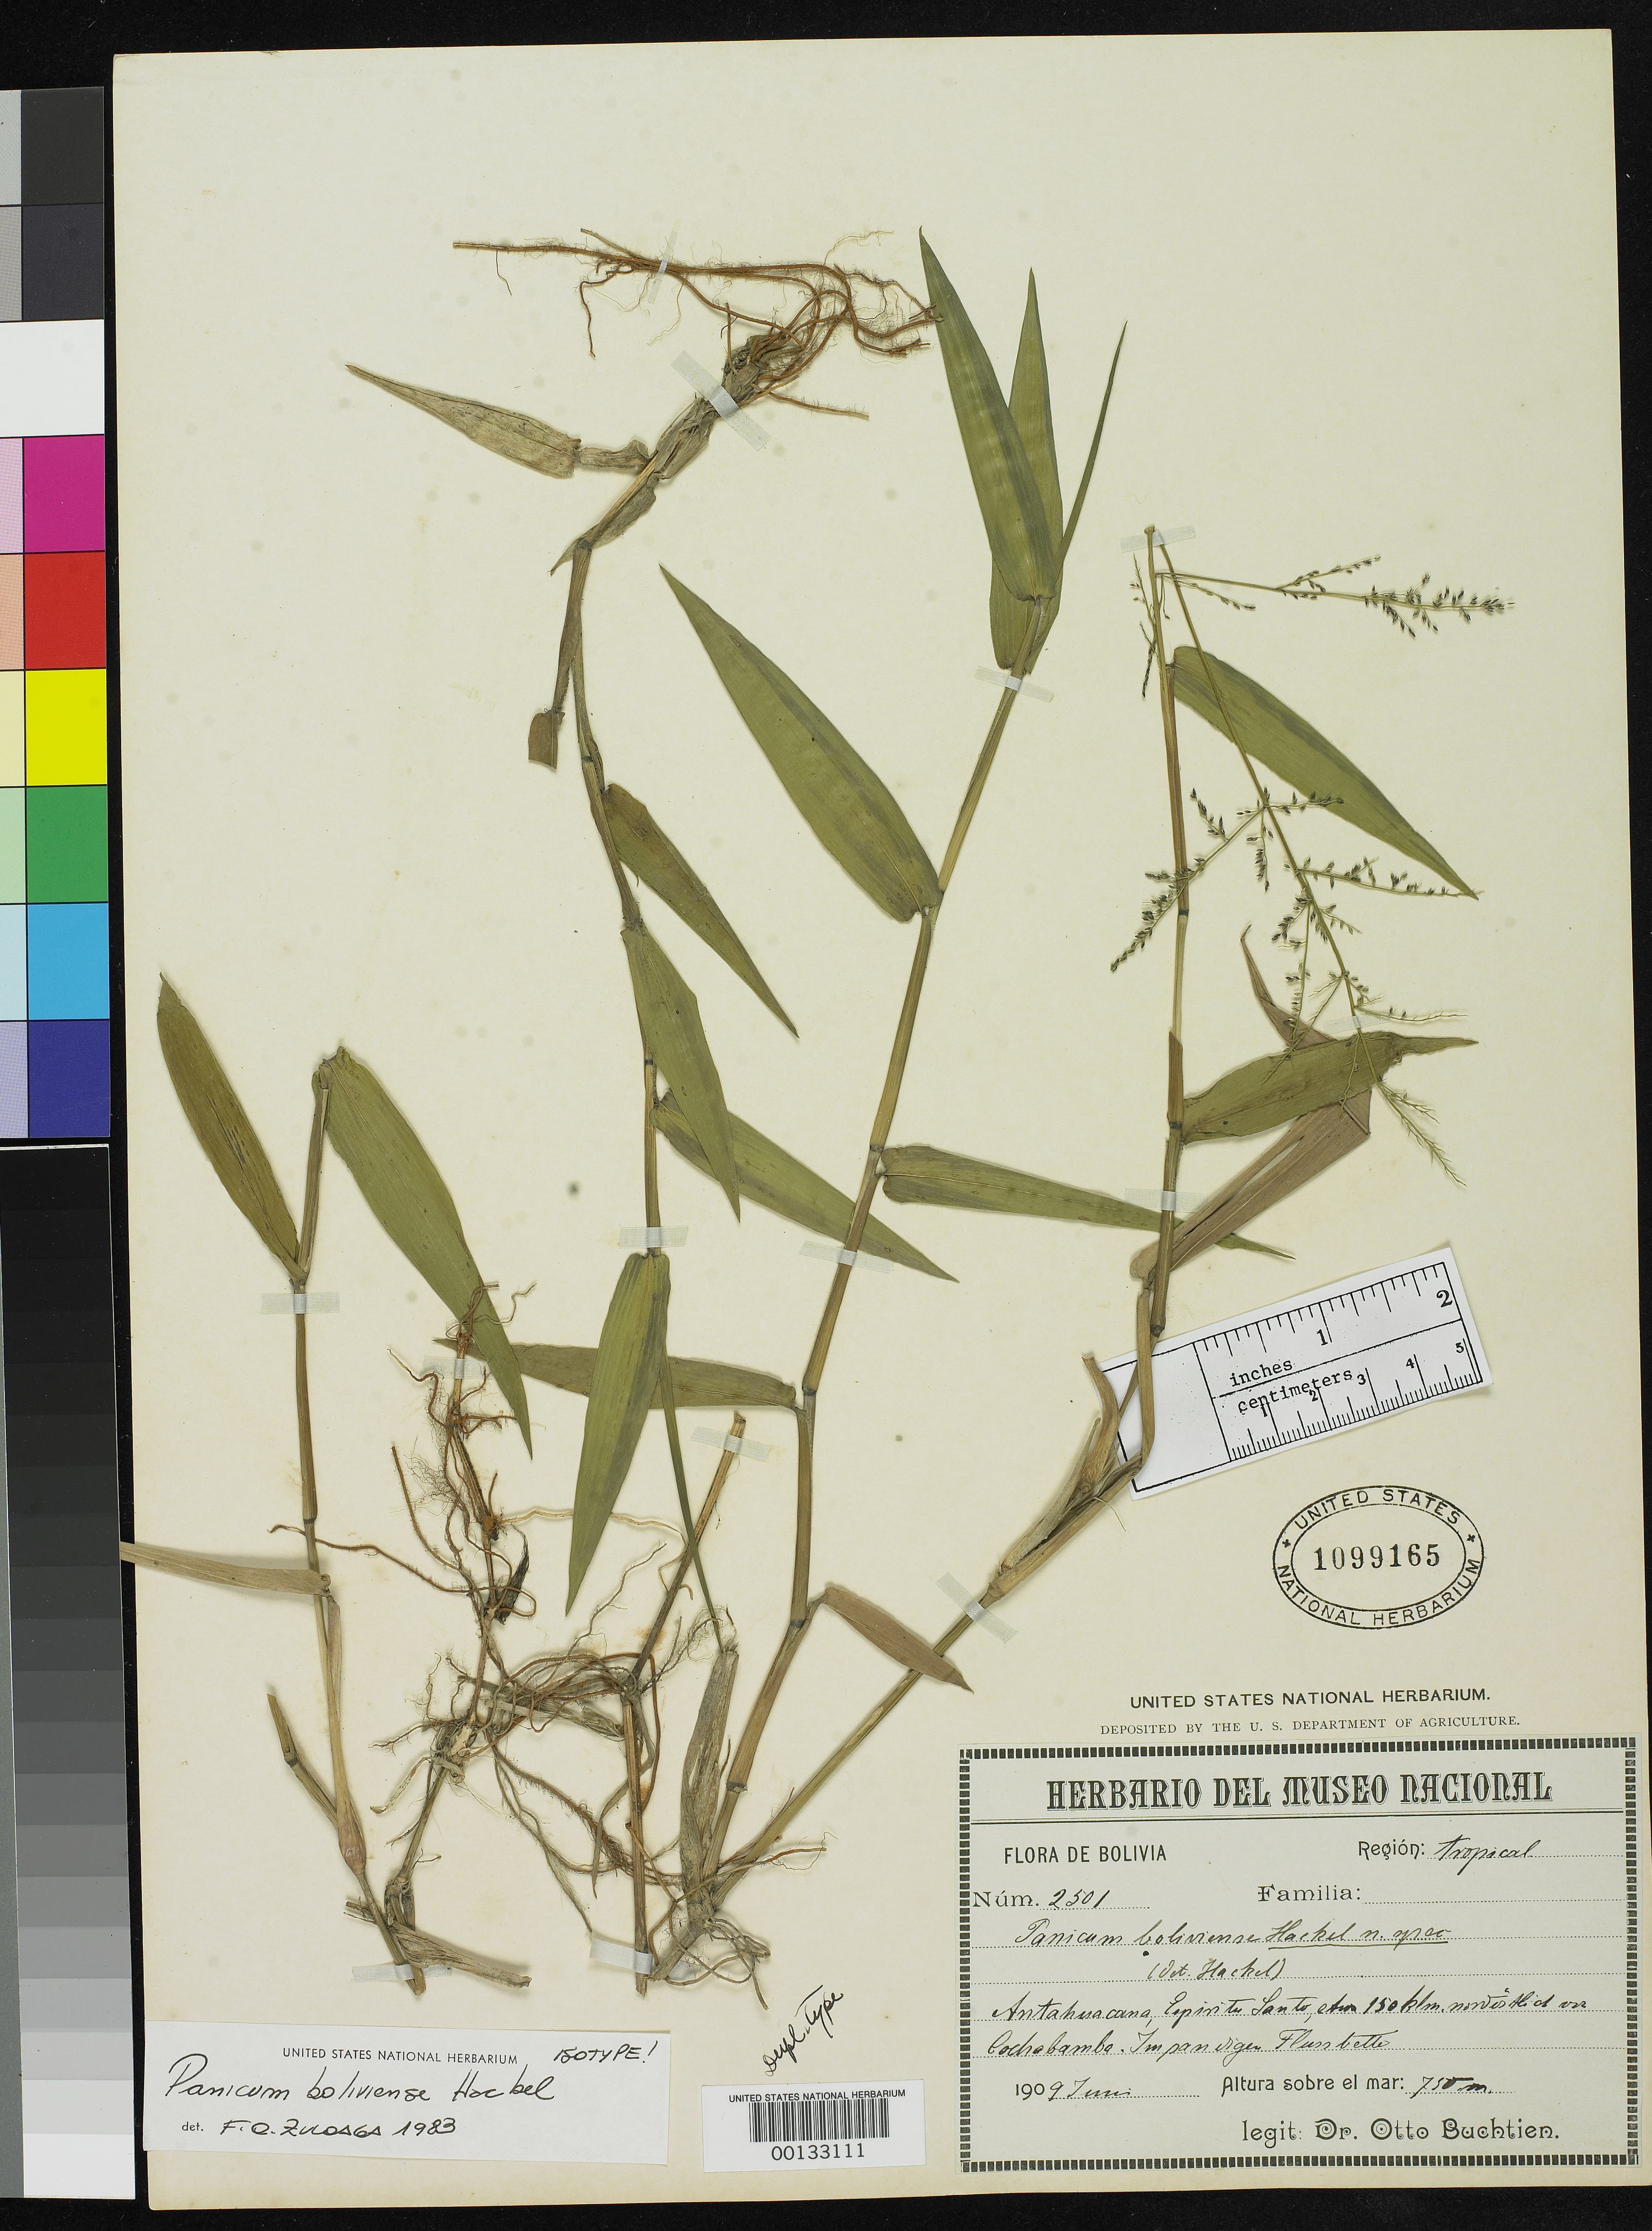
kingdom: Plantae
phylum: Tracheophyta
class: Liliopsida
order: Poales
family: Poaceae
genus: Panicum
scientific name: Panicum boliviense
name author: Hack.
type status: Type Collection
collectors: O. Buchtien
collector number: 2501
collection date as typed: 1909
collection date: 1909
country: Bolivia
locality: Antahuacana, Espirito Santo; alt. 750 M.S.M.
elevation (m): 750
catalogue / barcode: US 1099165